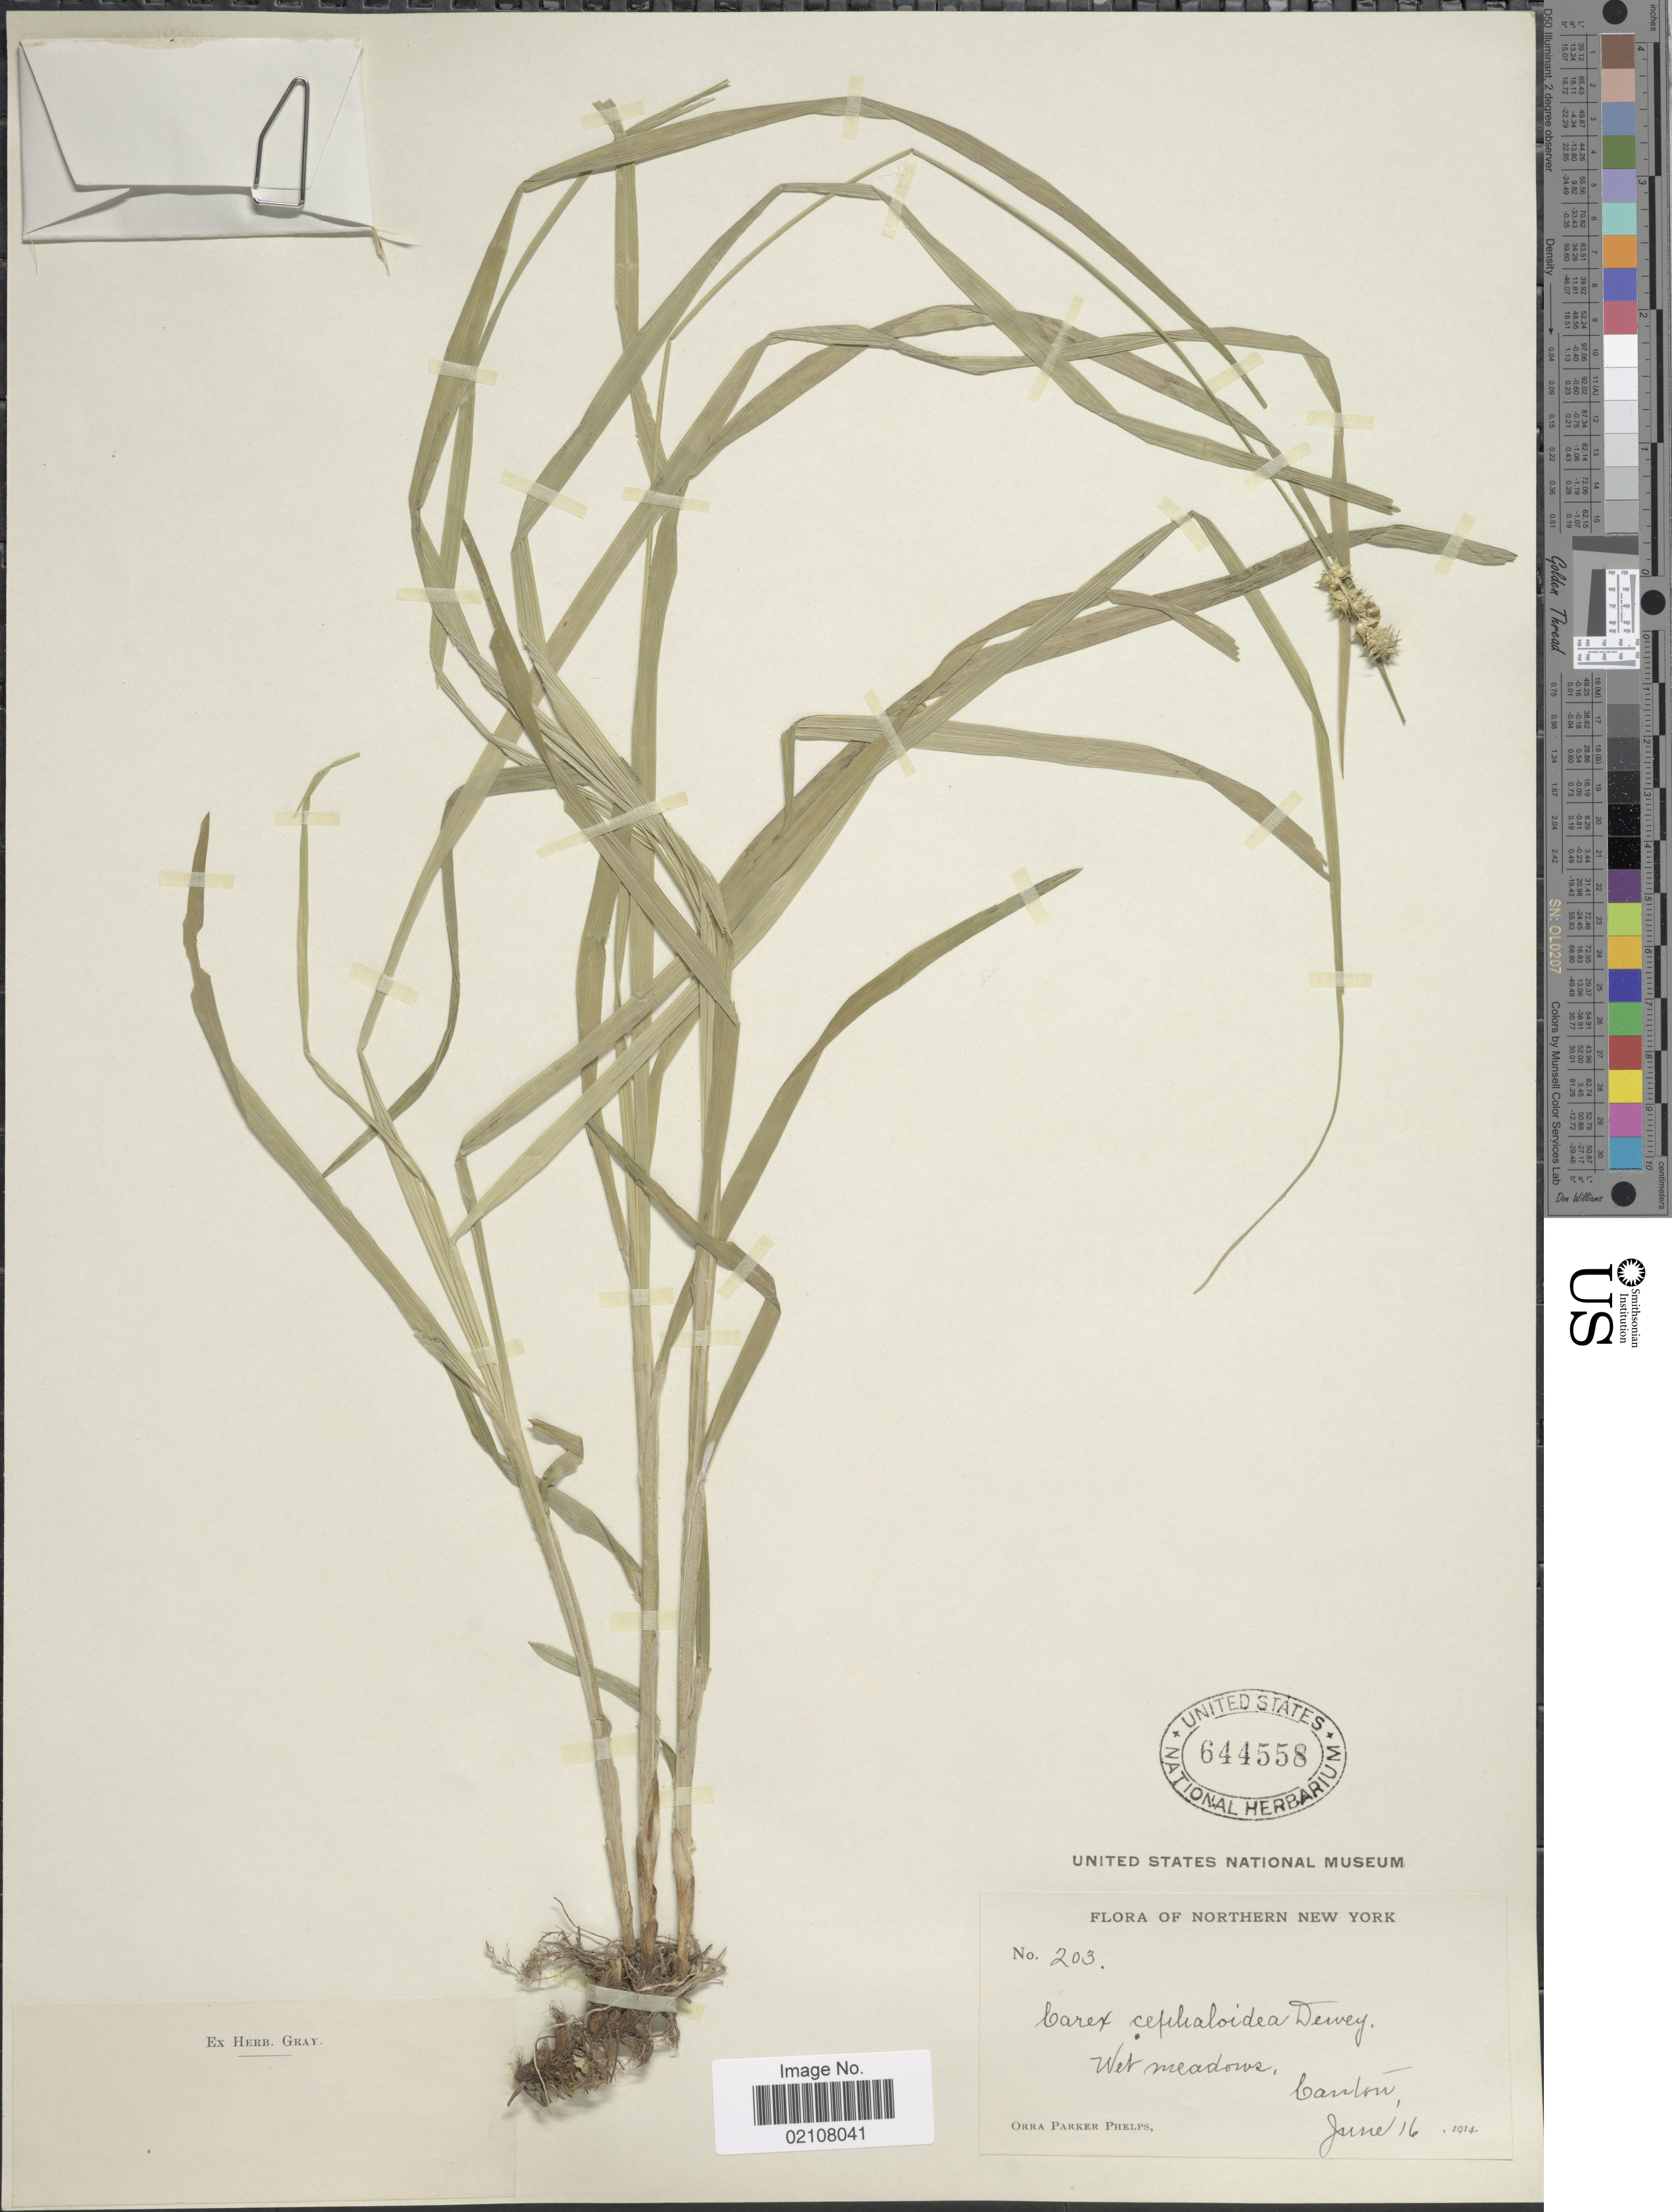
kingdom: Plantae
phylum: Tracheophyta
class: Liliopsida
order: Poales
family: Cyperaceae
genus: Carex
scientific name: Carex cephaloidea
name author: (Dewey) Dewey ex Boott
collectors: O. P. Phelps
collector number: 203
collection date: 1914-06-16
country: United States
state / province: New York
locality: Northern New York, wet meadows, Canton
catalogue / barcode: US 644558